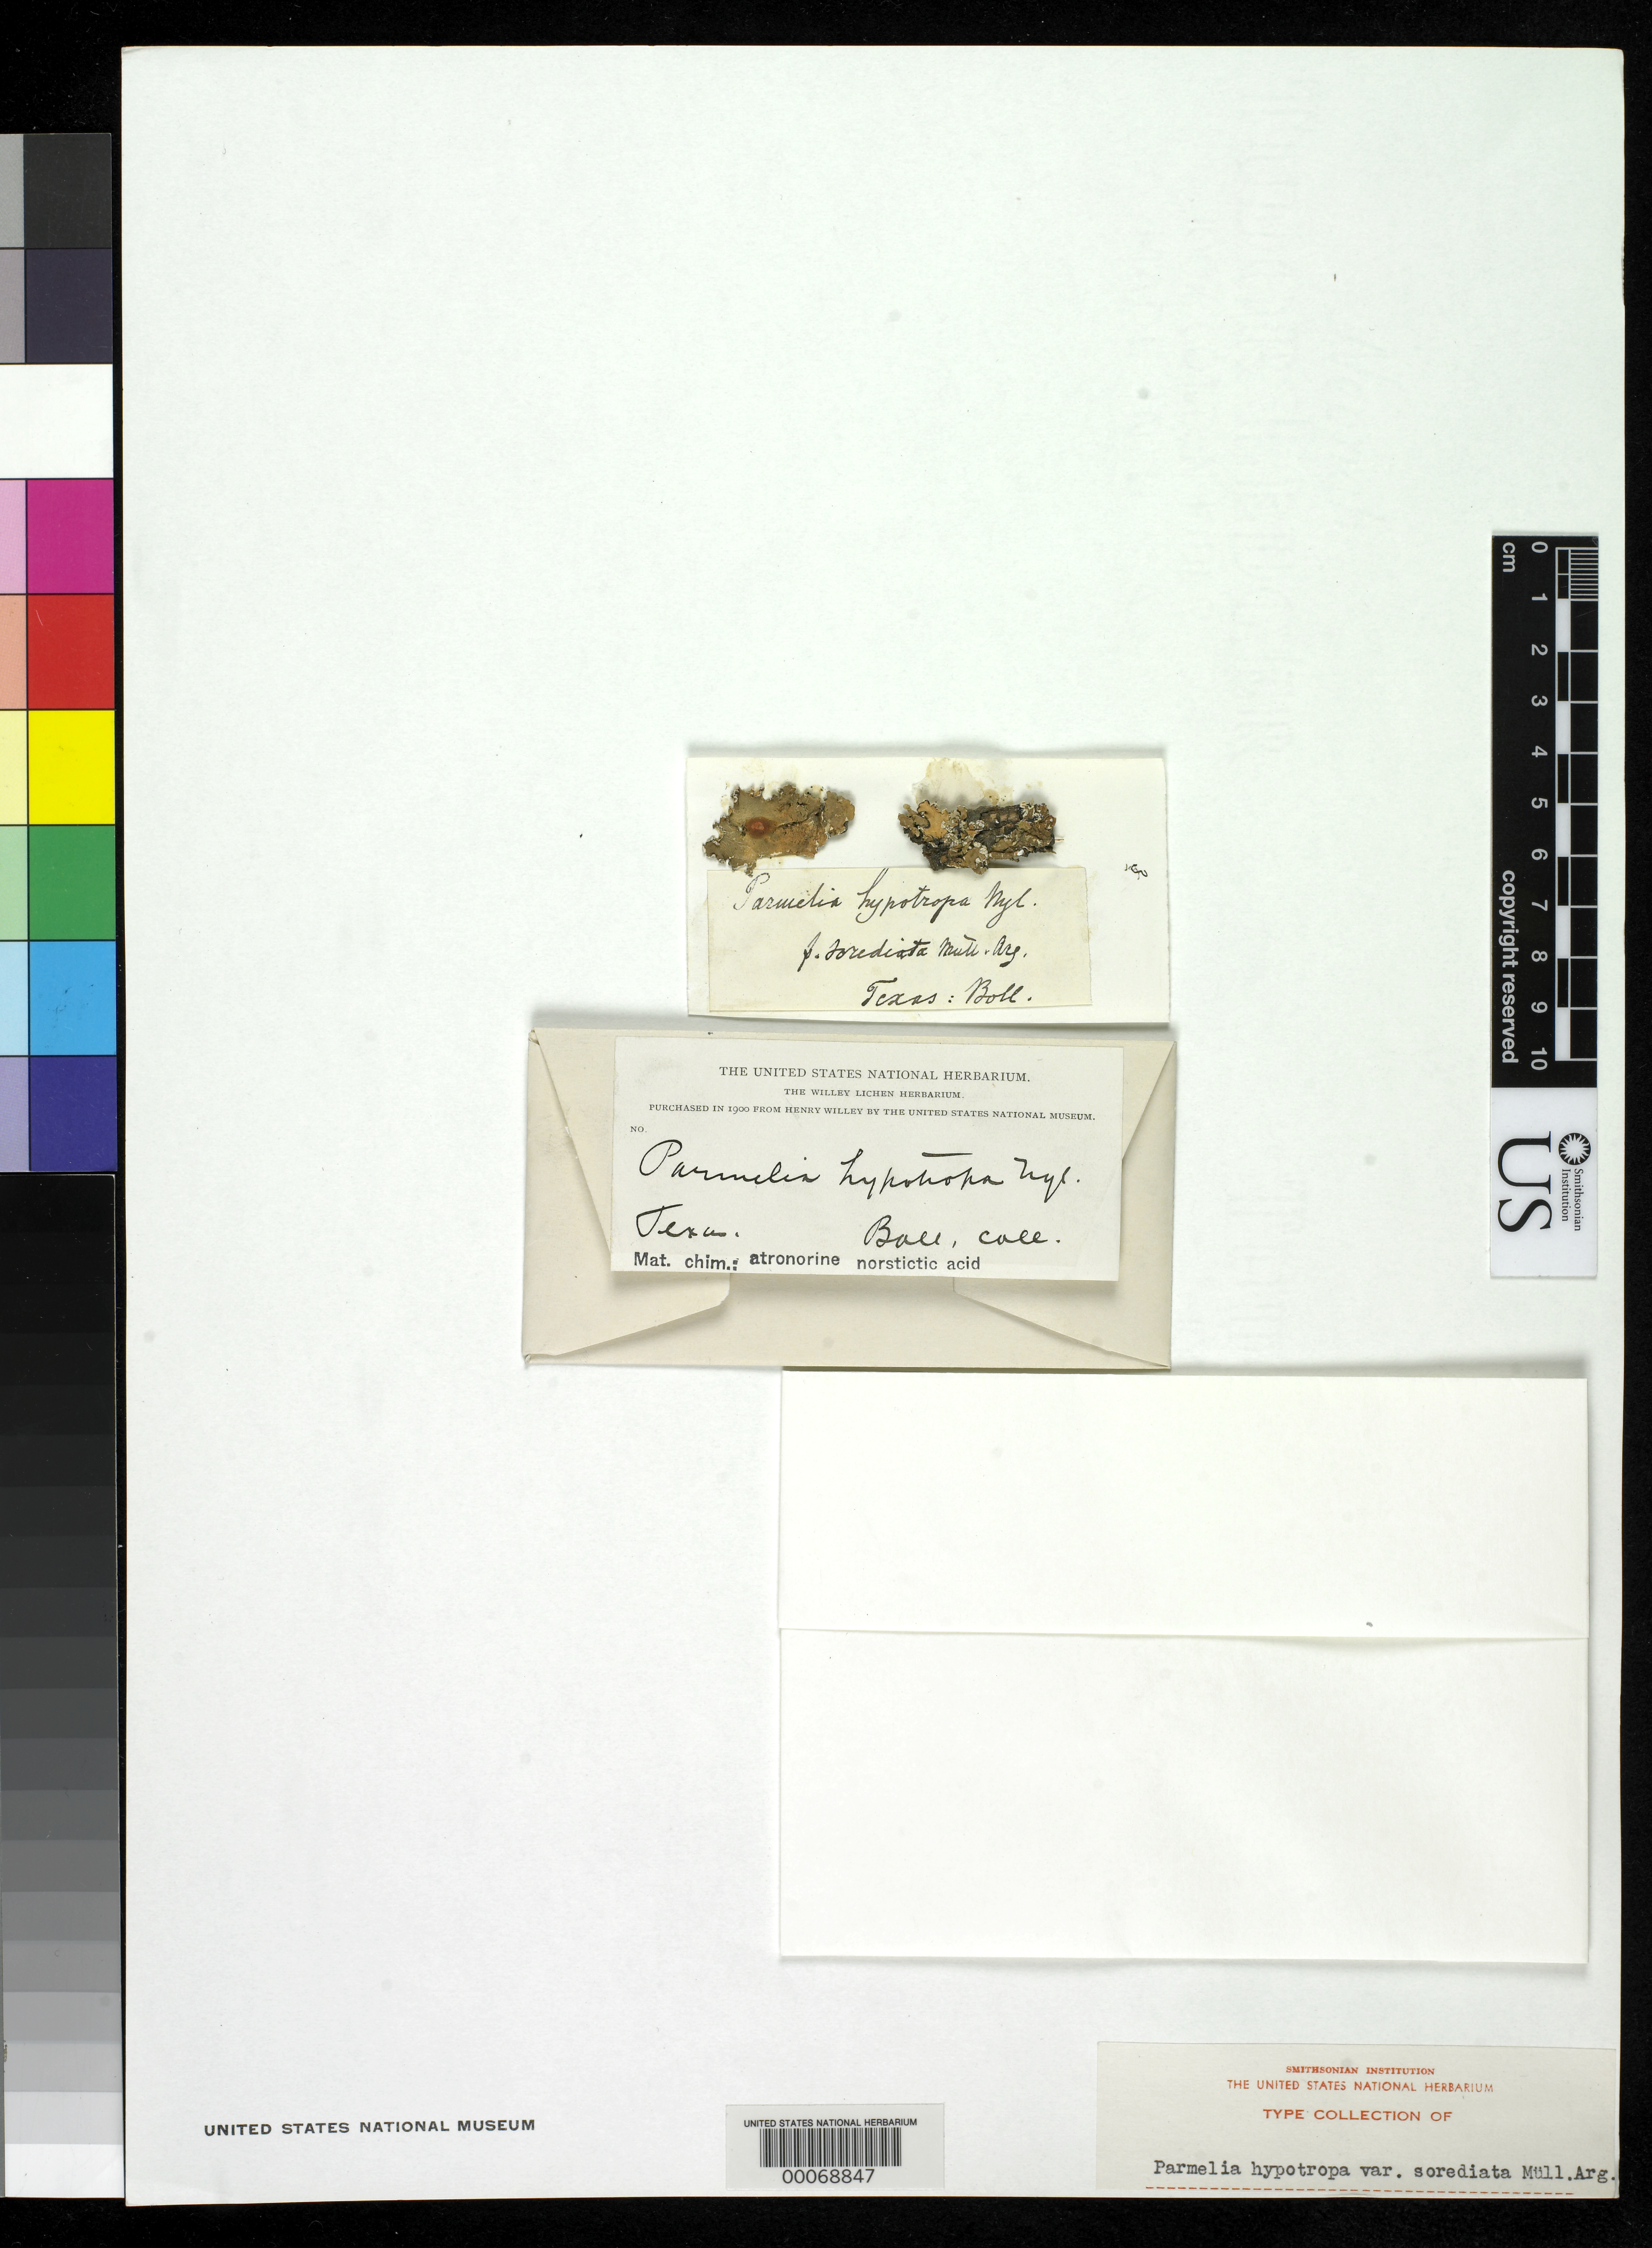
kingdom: Fungi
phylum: Ascomycota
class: Lecanoromycetes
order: Lecanorales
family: Parmeliaceae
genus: Parmelia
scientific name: Parmelia hypotropa var. sorediata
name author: Müll. Arg.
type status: Isotype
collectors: E. Boll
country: United States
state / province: Texas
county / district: Dallas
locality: Near Dallas.